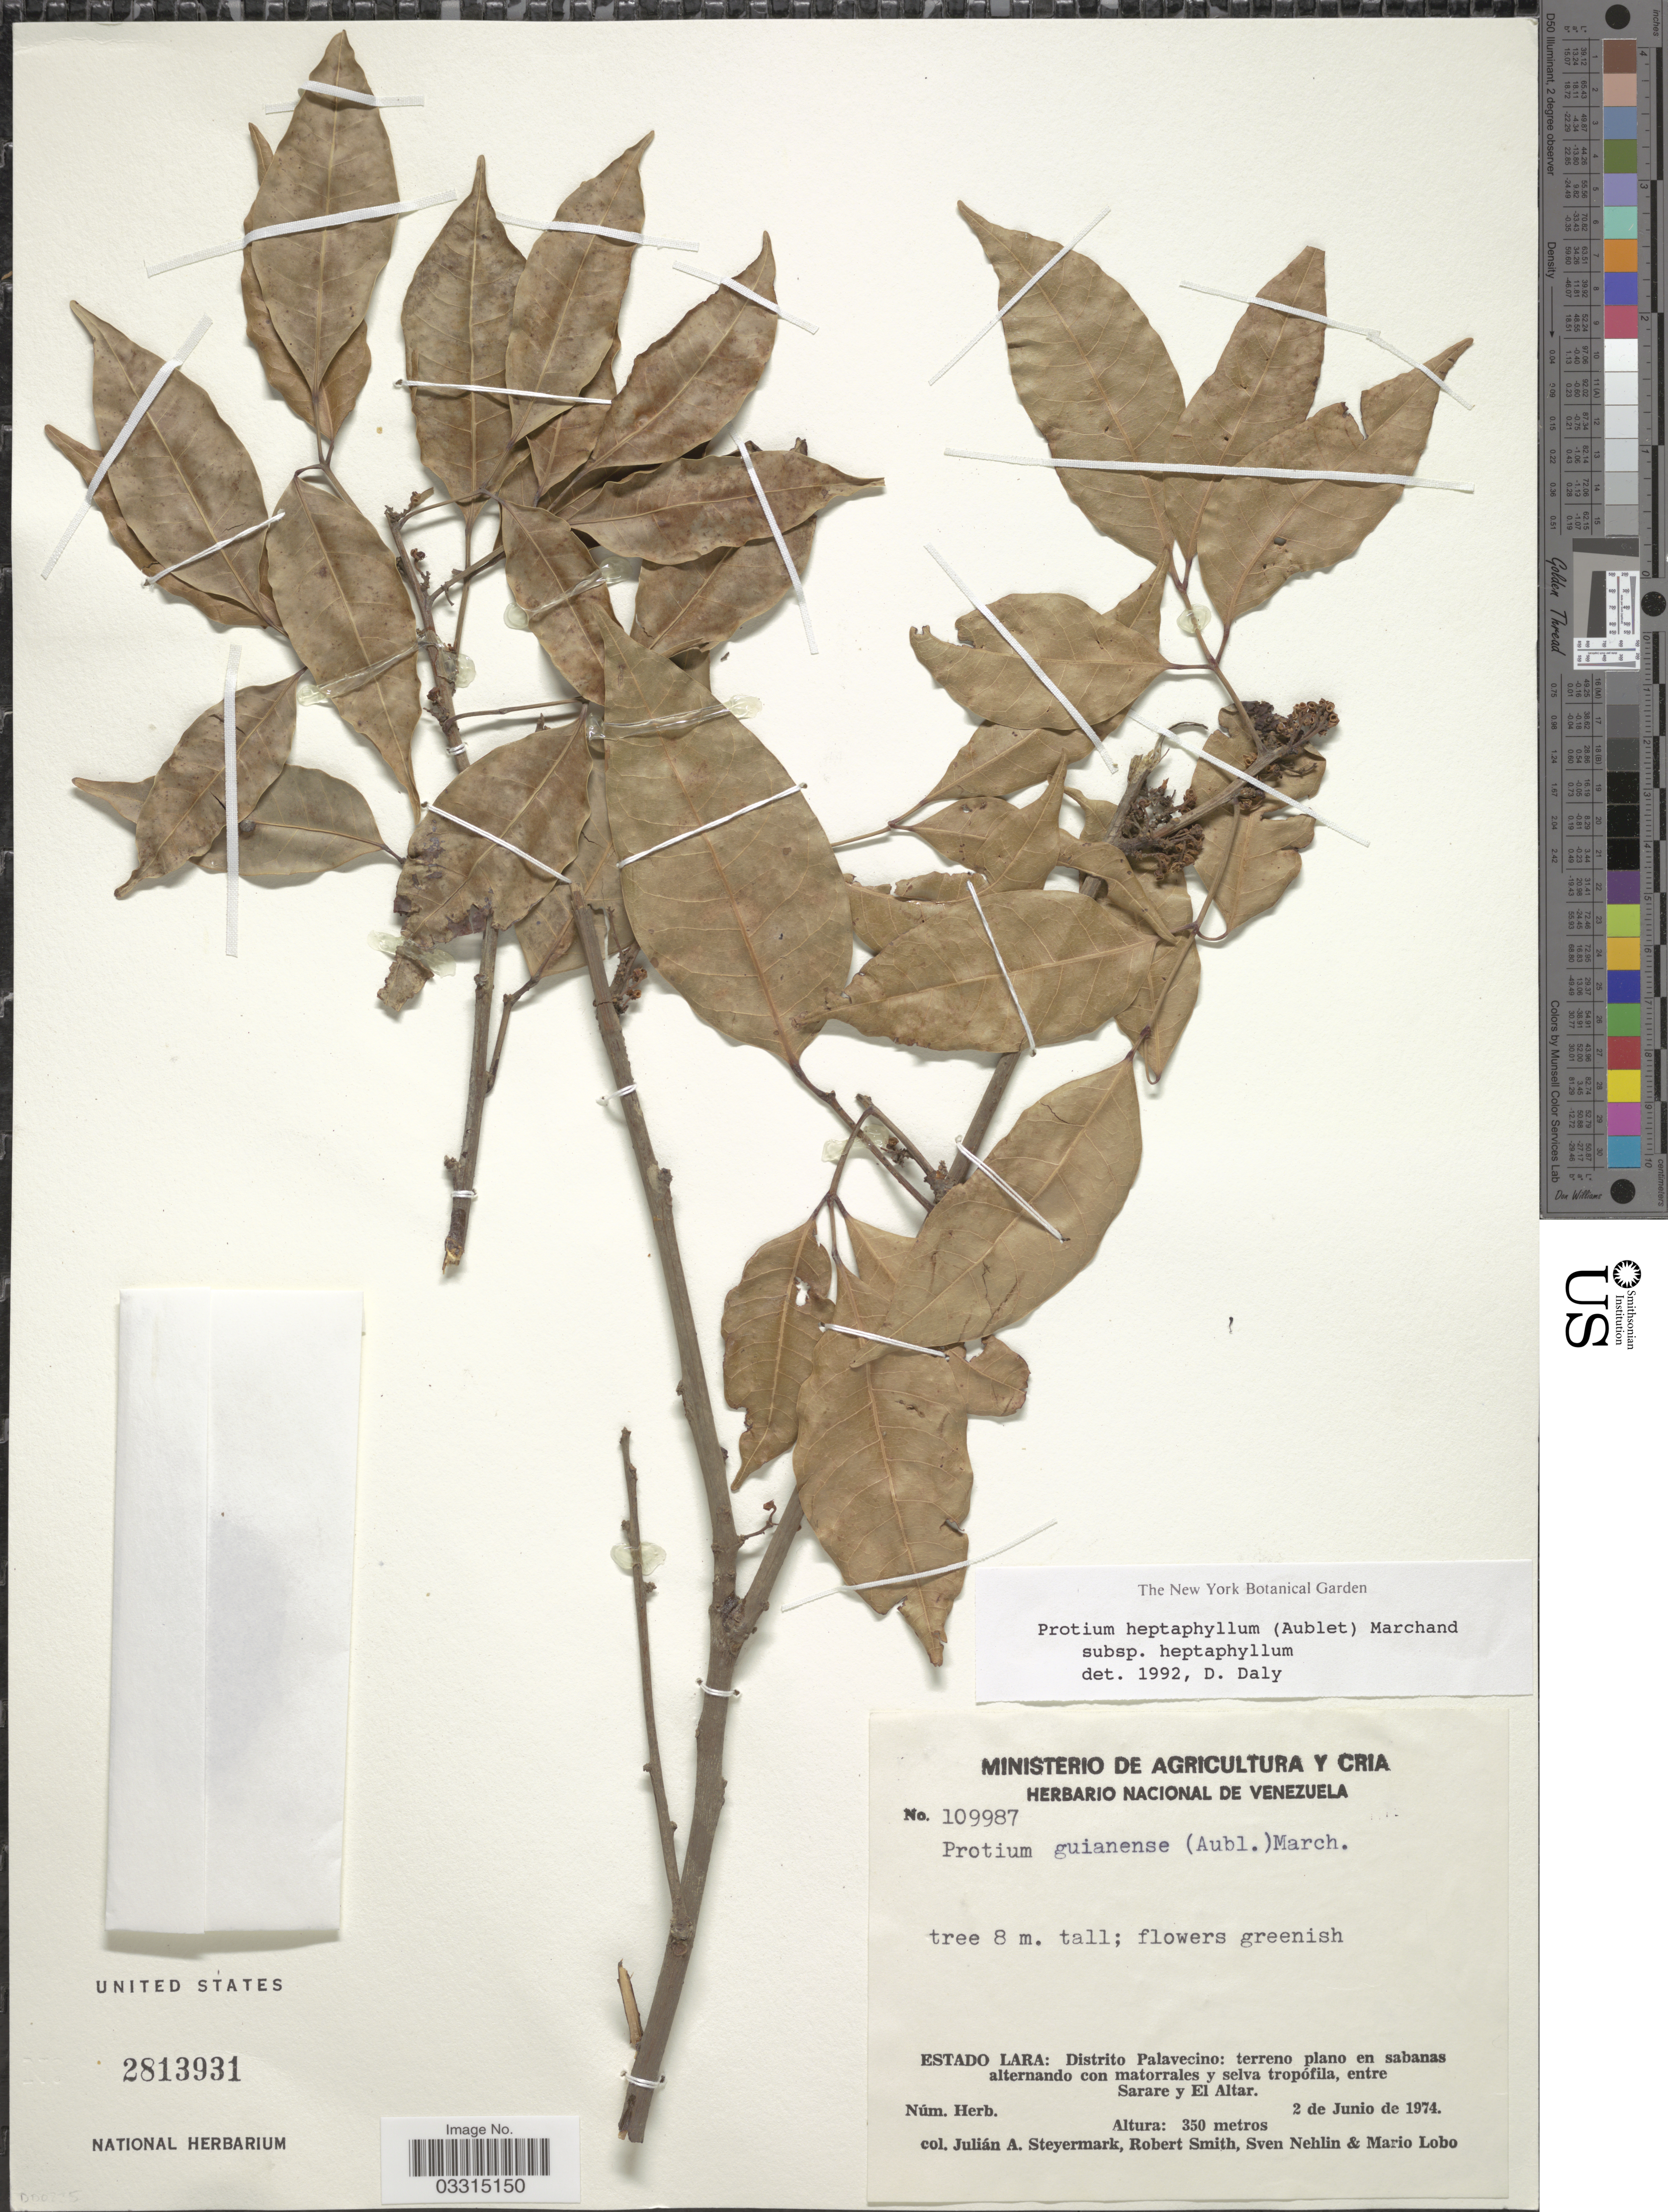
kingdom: Plantae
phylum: Tracheophyta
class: Magnoliopsida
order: Sapindales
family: Burseraceae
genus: Protium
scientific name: Protium heptaphyllum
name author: (Aubl.) Marchand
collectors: J. Steyermark, R. F. Smith, S. Nehlin & M. Lobo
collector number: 109987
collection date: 1974-06-02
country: Venezuela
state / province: Lara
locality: Distrito Palavecino: terreno plano en sabanas alternando con matorrales y selva tropófila, entre Sarare y El Altar.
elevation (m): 350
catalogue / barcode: US 2813931